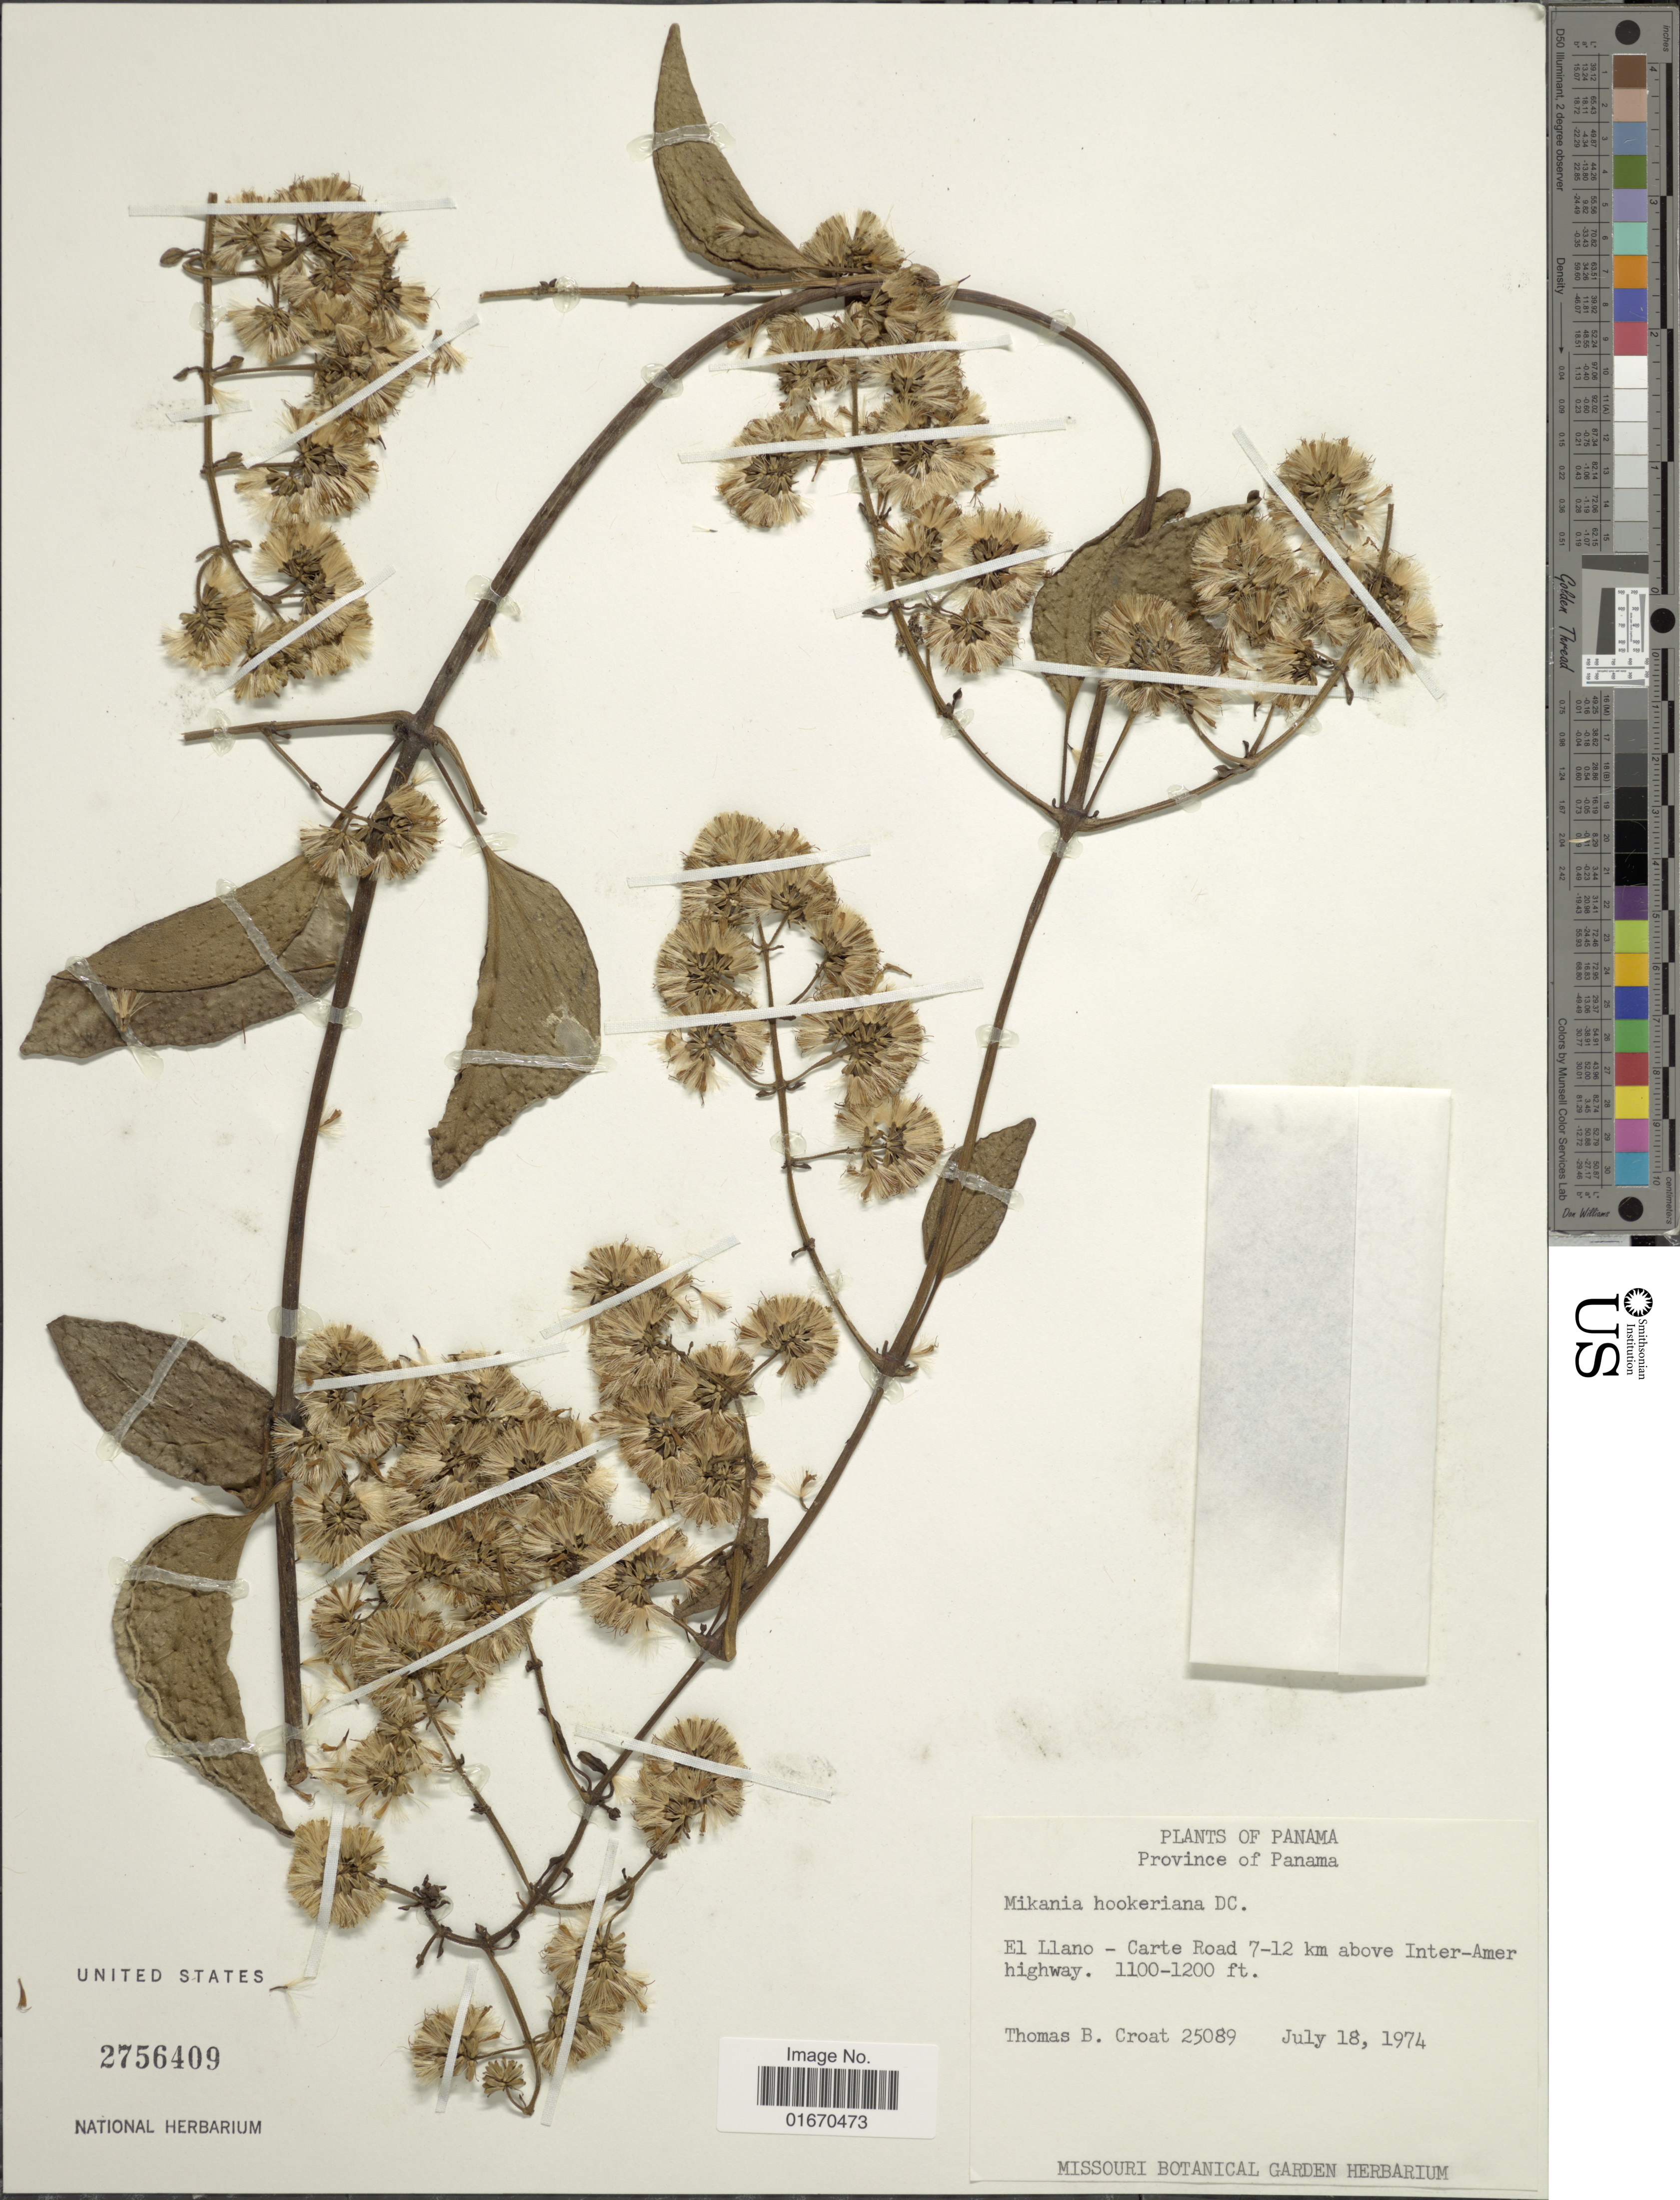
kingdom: Plantae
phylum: Tracheophyta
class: Magnoliopsida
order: Asterales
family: Asteraceae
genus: Mikania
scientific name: Mikania hookeriana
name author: DC.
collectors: T. B. Croat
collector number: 25089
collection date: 1974-07-18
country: Panama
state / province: Panamá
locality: El Llano-Carte Road 7-12 km above Inter-Amer highway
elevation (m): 335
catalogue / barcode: US 2756409